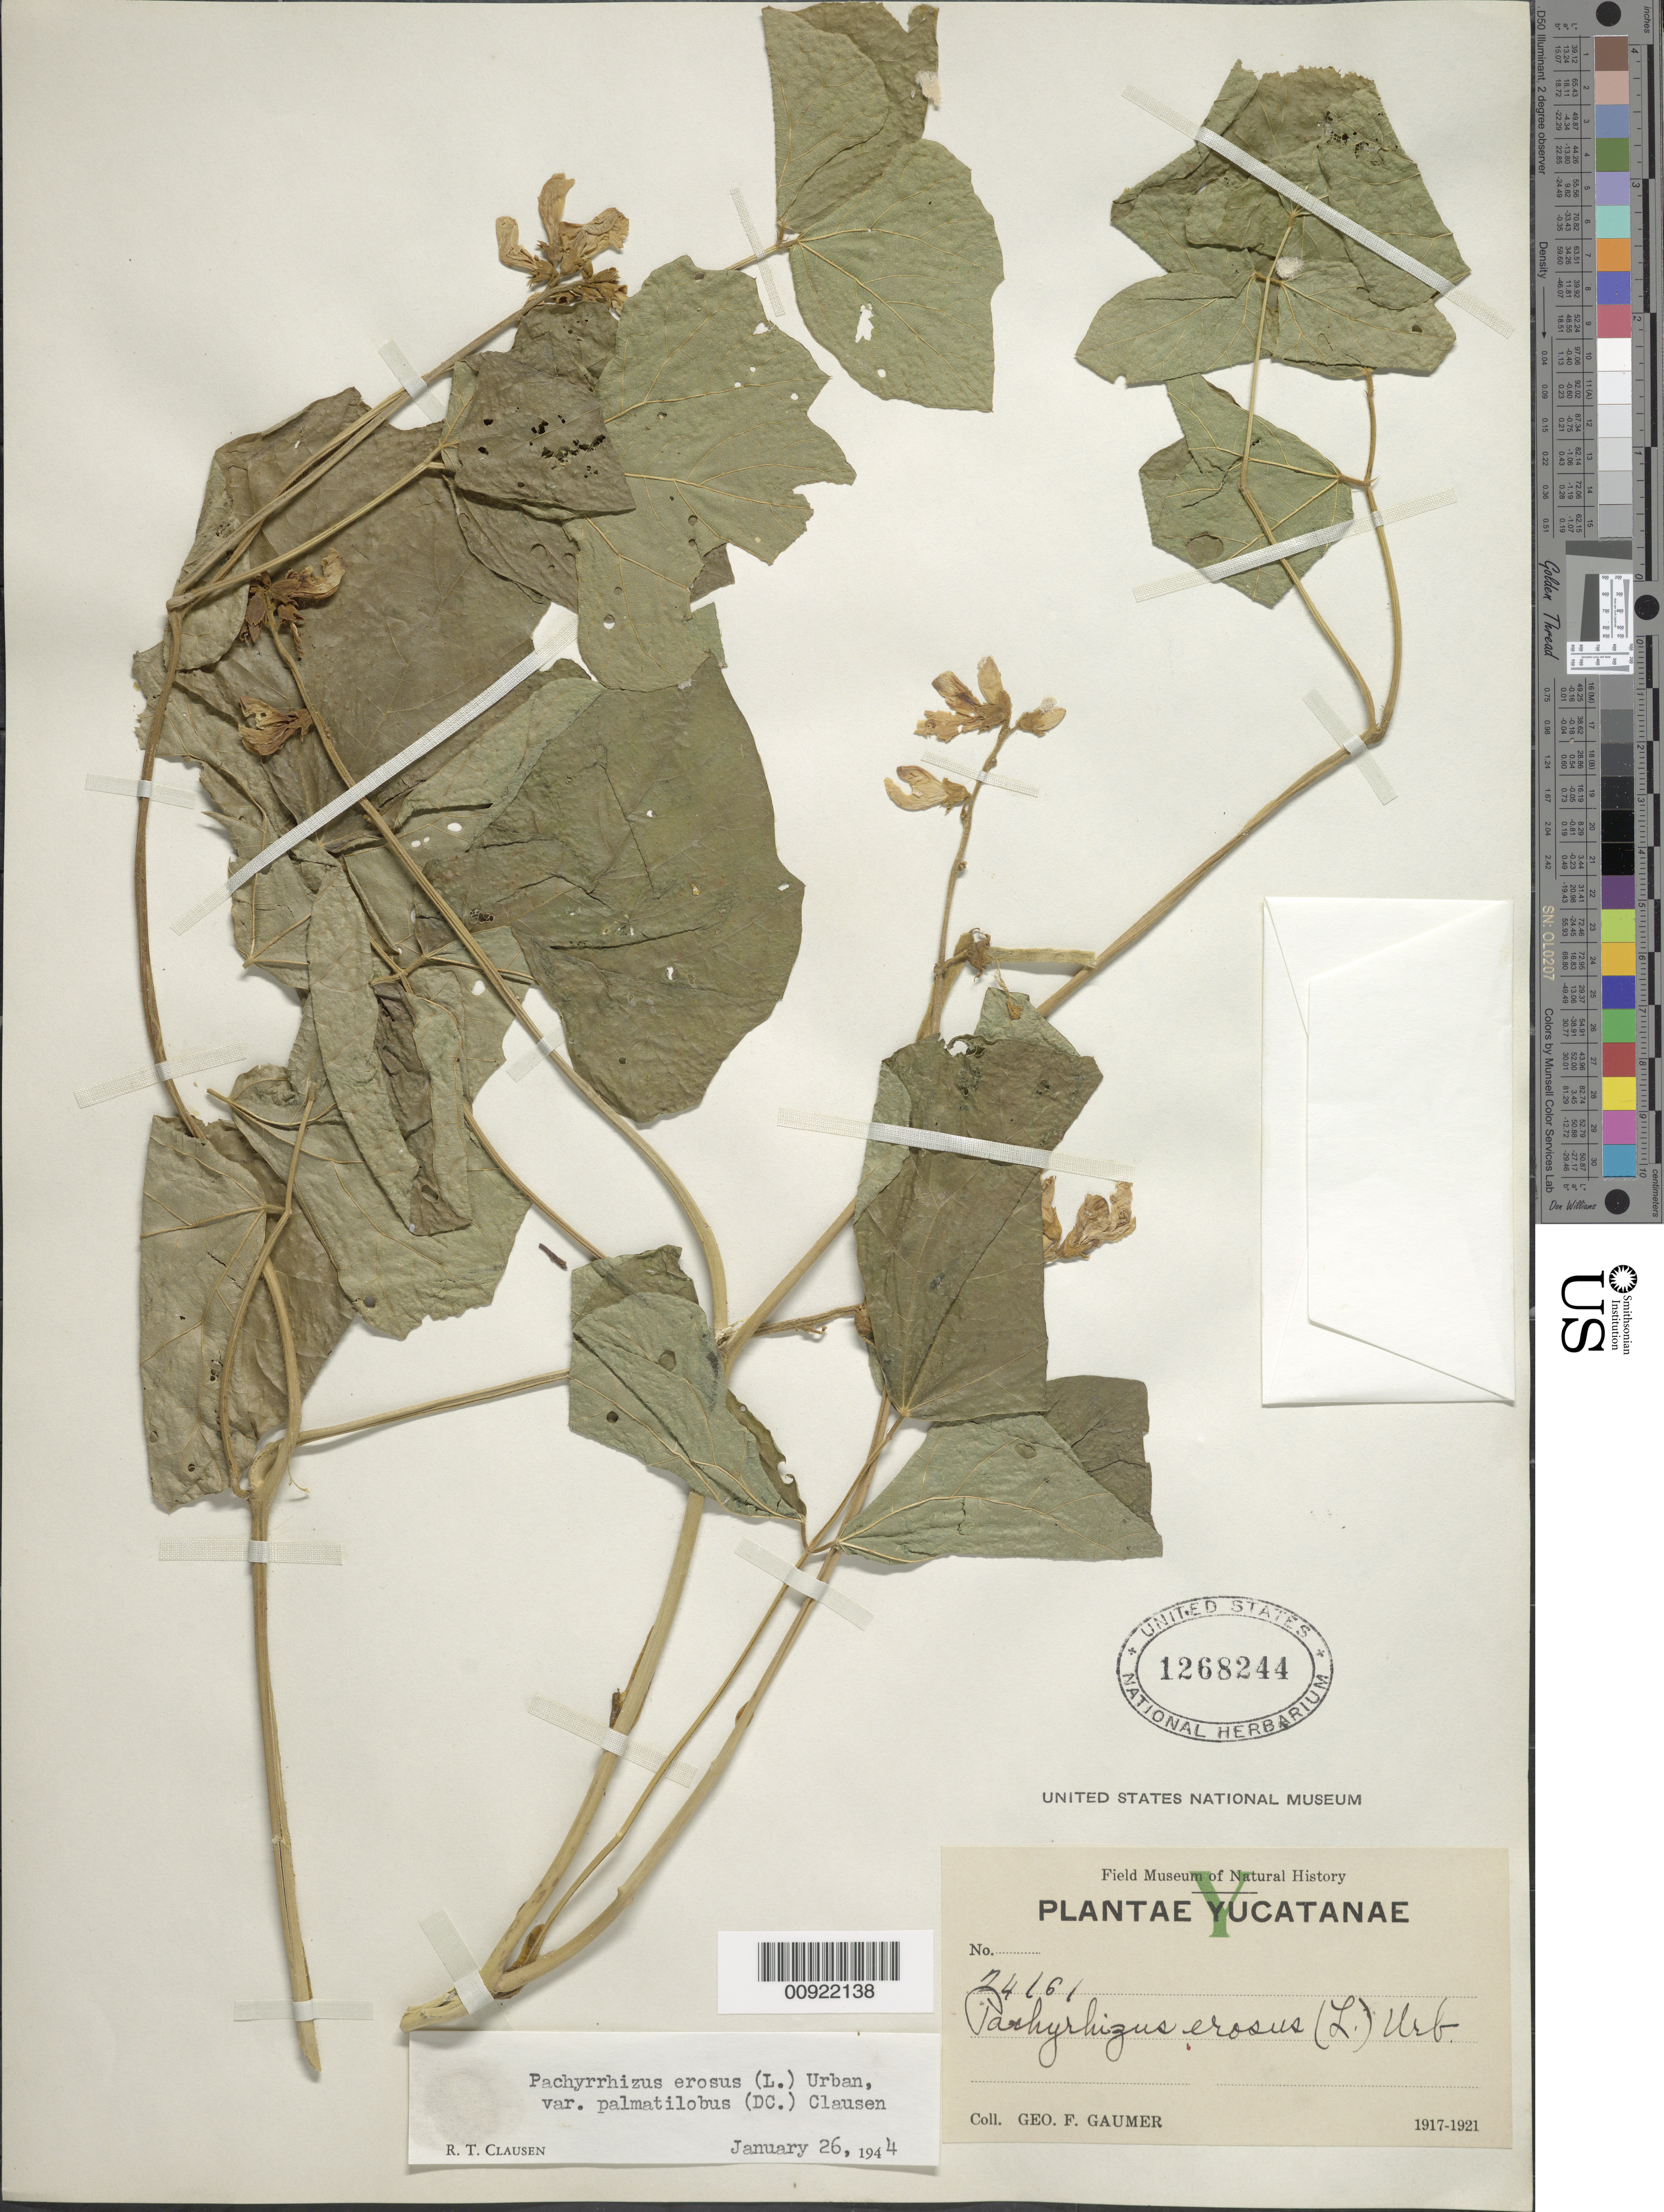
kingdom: Plantae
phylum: Tracheophyta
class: Magnoliopsida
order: Fabales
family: Fabaceae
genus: Pachyrhizus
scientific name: Pachyrhizus erosus var. palmatilobus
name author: (L.) Urb.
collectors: G. F. Gaumer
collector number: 24161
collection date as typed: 1917 to -- --- 1921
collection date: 1917/1921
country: Mexico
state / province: Yucatán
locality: Yucatán.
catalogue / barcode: US 1268244